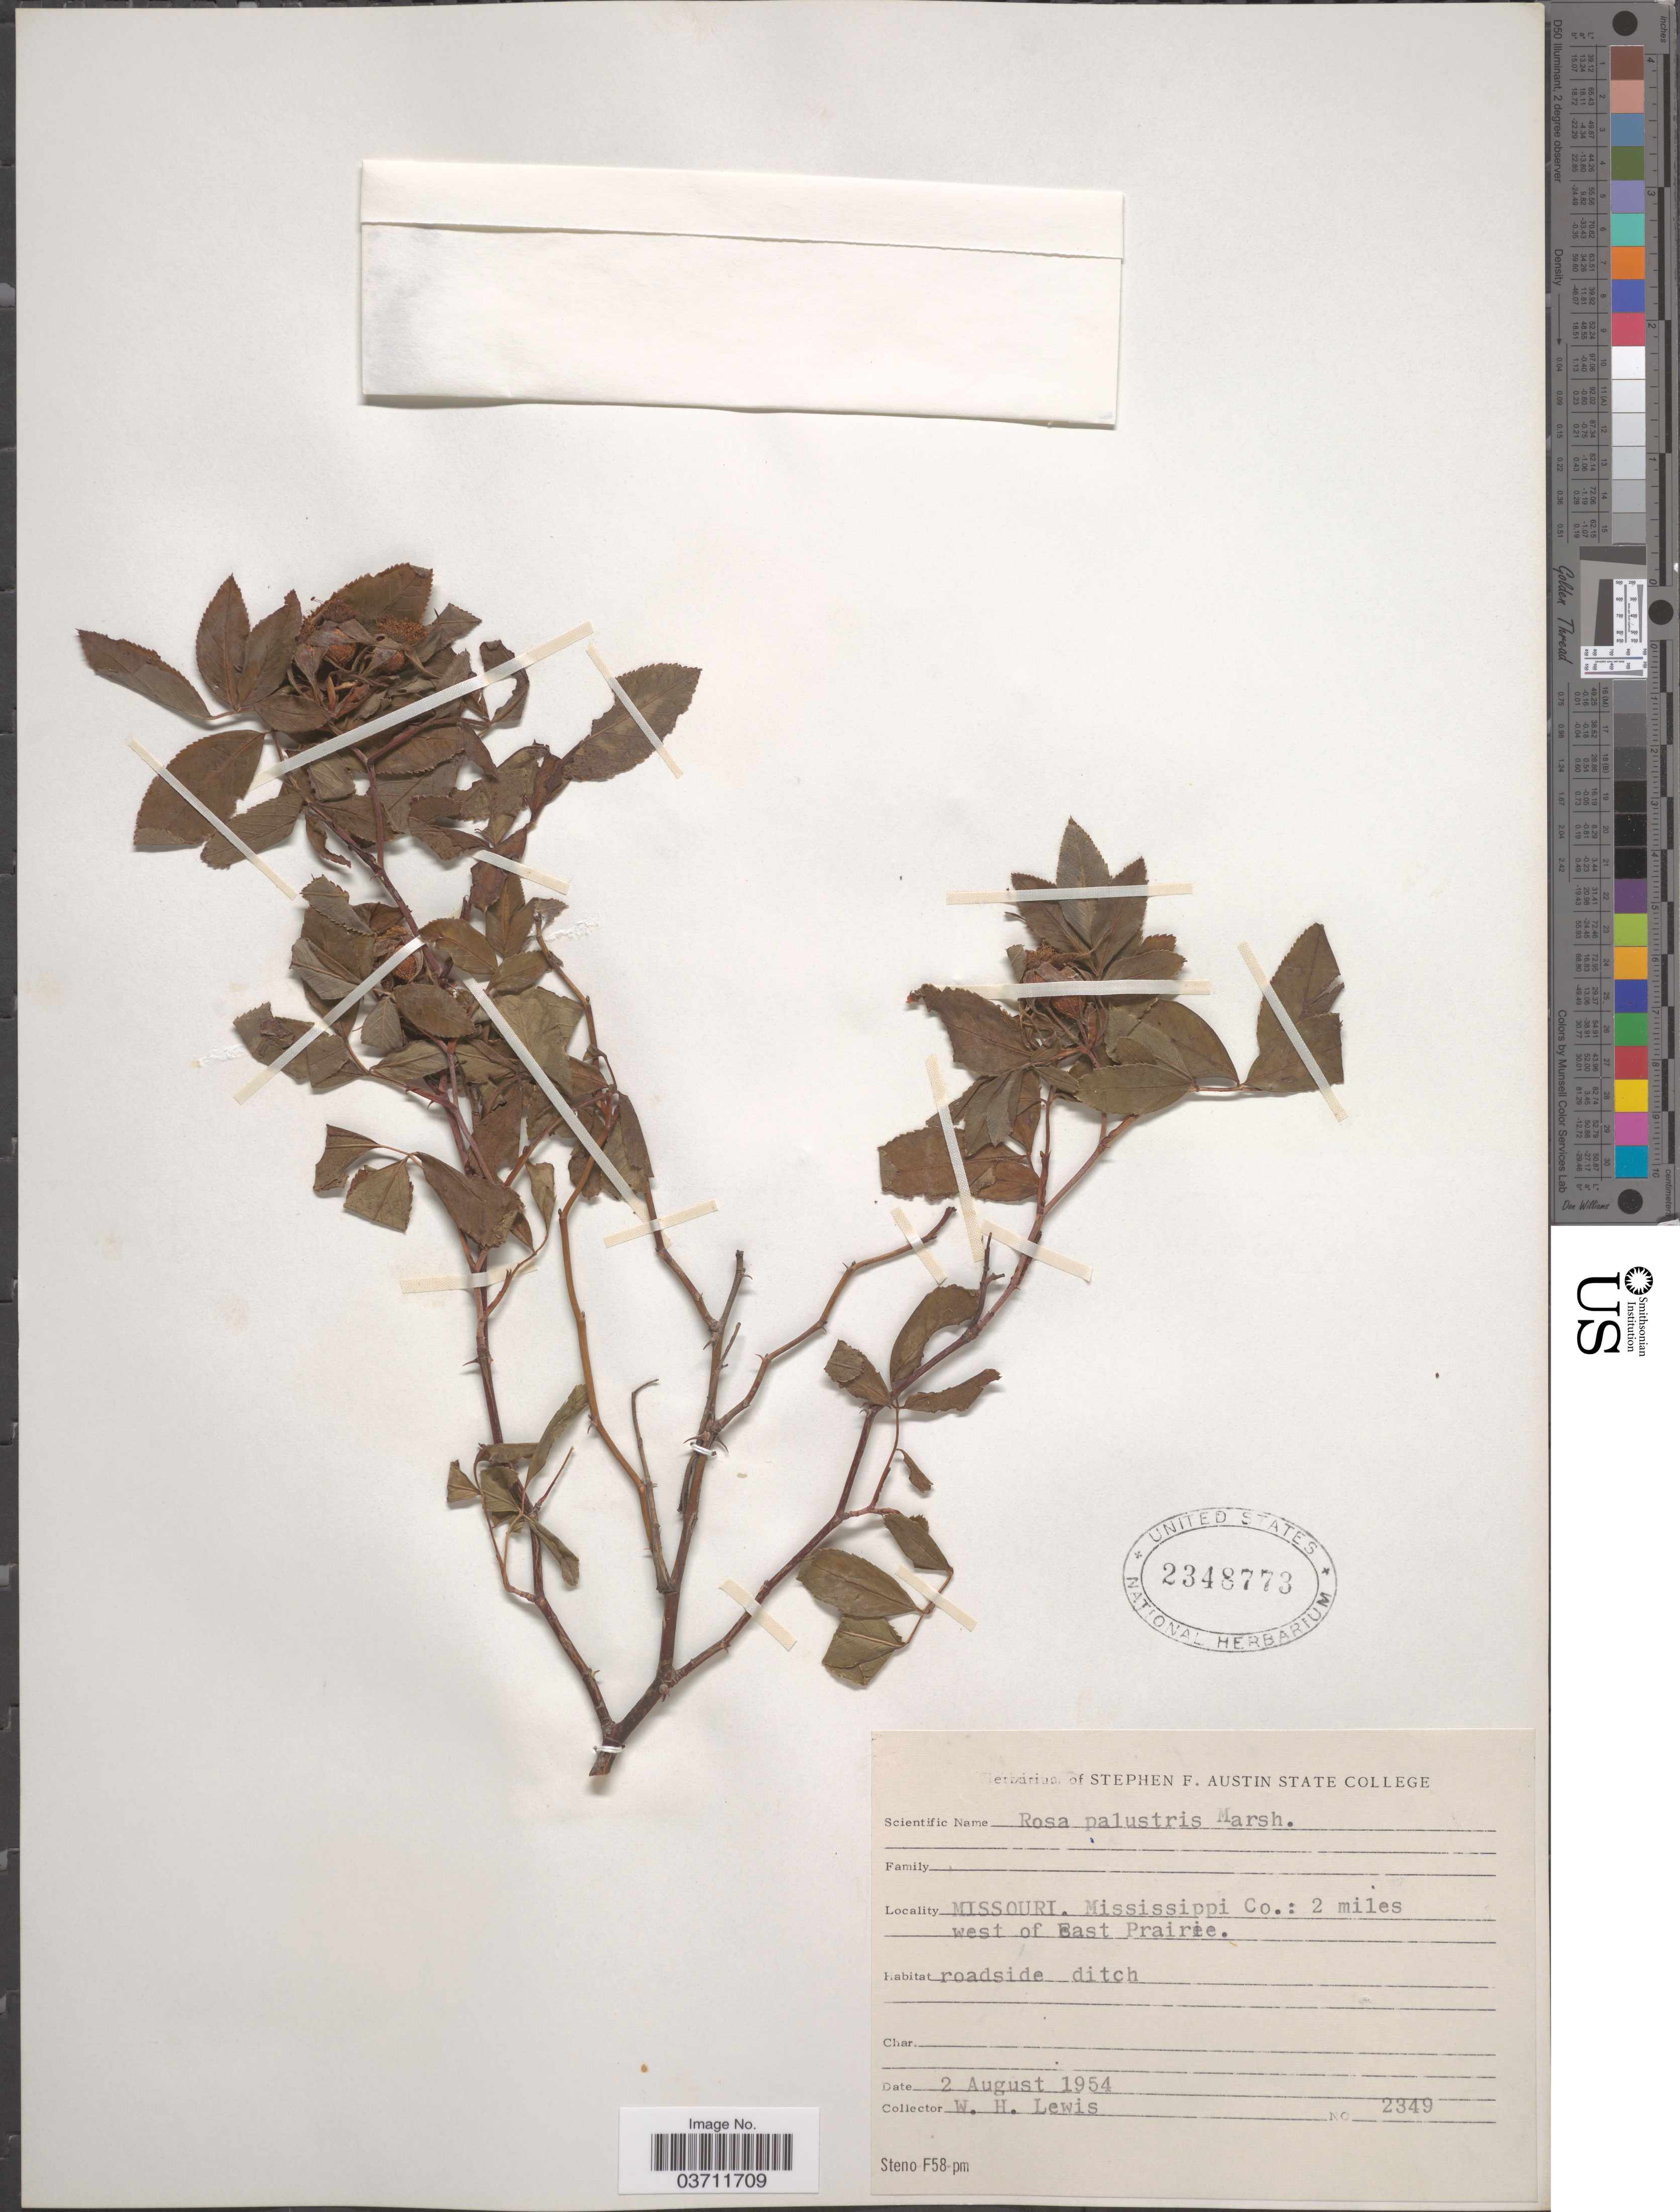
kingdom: Plantae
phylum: Tracheophyta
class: Magnoliopsida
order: Rosales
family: Rosaceae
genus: Rosa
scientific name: Rosa palustris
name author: Marshall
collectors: W. H. Lewis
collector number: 2349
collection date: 1954-08-02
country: United States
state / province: Missouri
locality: Mississippi Co.: 2 miles west of Bast Prairie.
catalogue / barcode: US 2348773